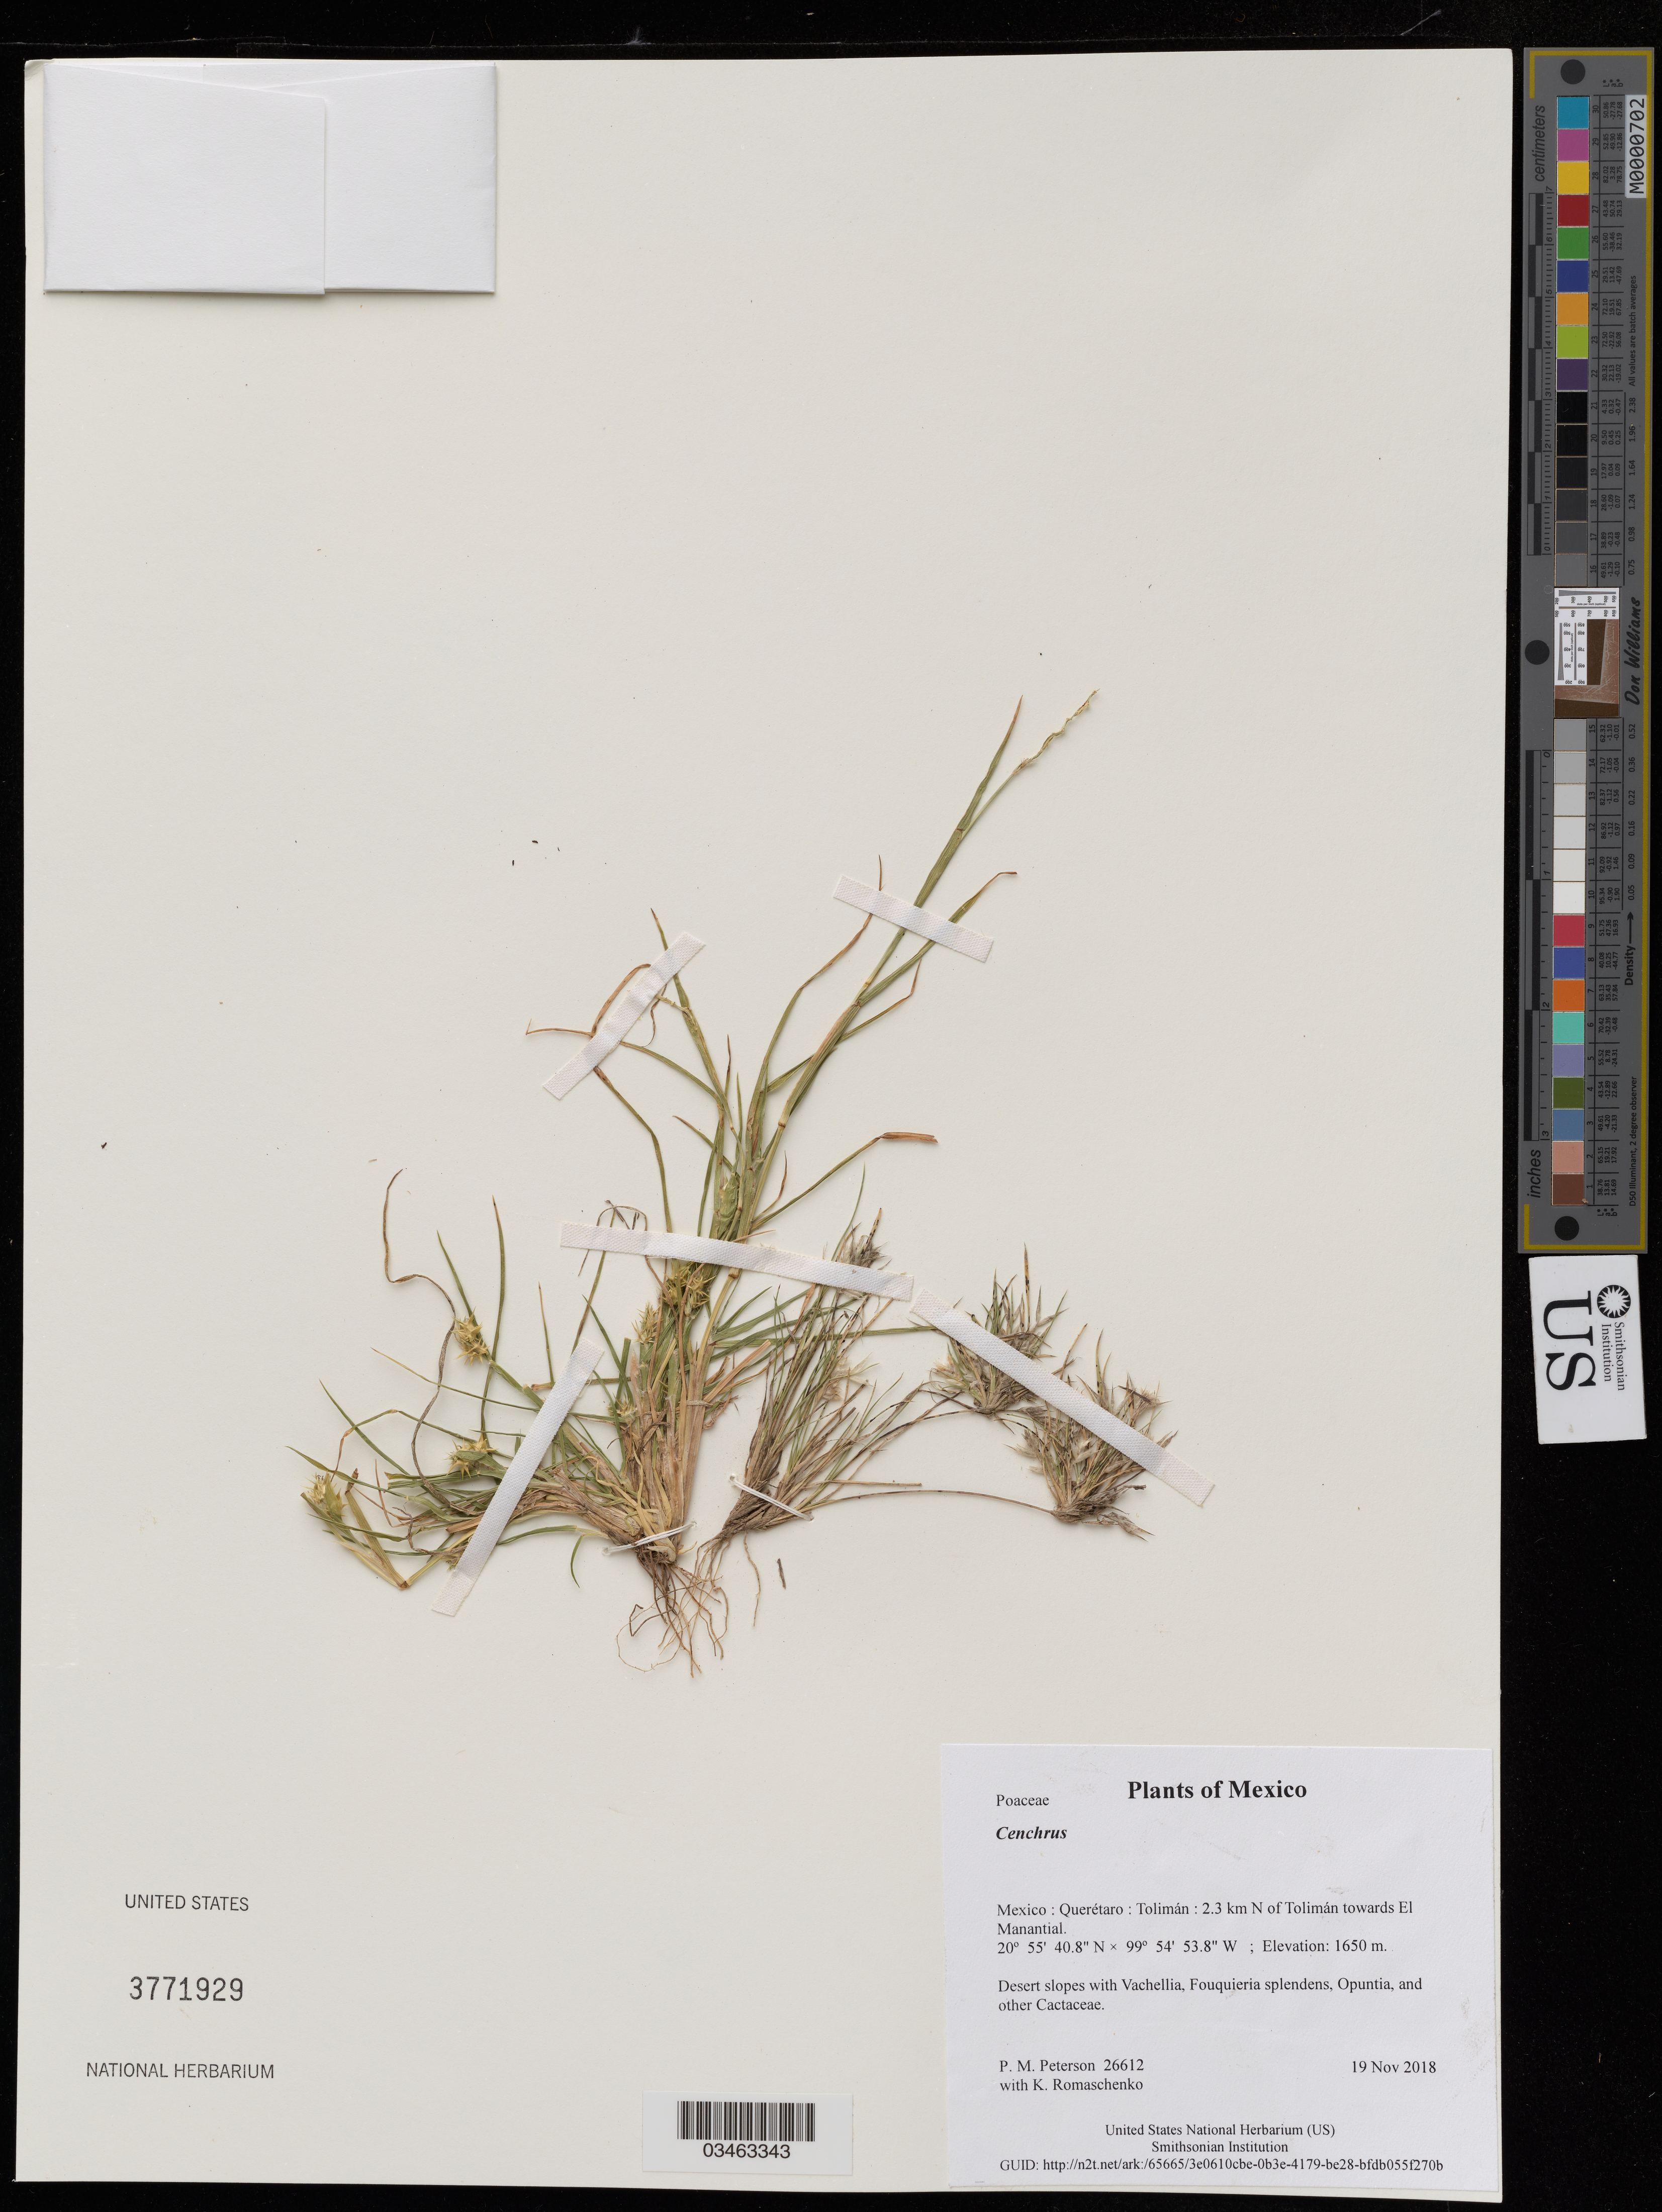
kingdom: Plantae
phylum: Tracheophyta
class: Liliopsida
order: Poales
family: Poaceae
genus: Cenchrus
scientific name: Cenchrus sp.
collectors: P. M. Peterson & K. Romaschenko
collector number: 26612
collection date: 2018-11-19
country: Mexico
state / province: Querétaro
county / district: Tolimán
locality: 2.3 km N of Tolimán towards El Manantial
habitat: Desert slopes with Vachellia, Fouquieria splendens, Opuntia, and other Cactaceae.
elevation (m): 1650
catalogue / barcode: US 3771929